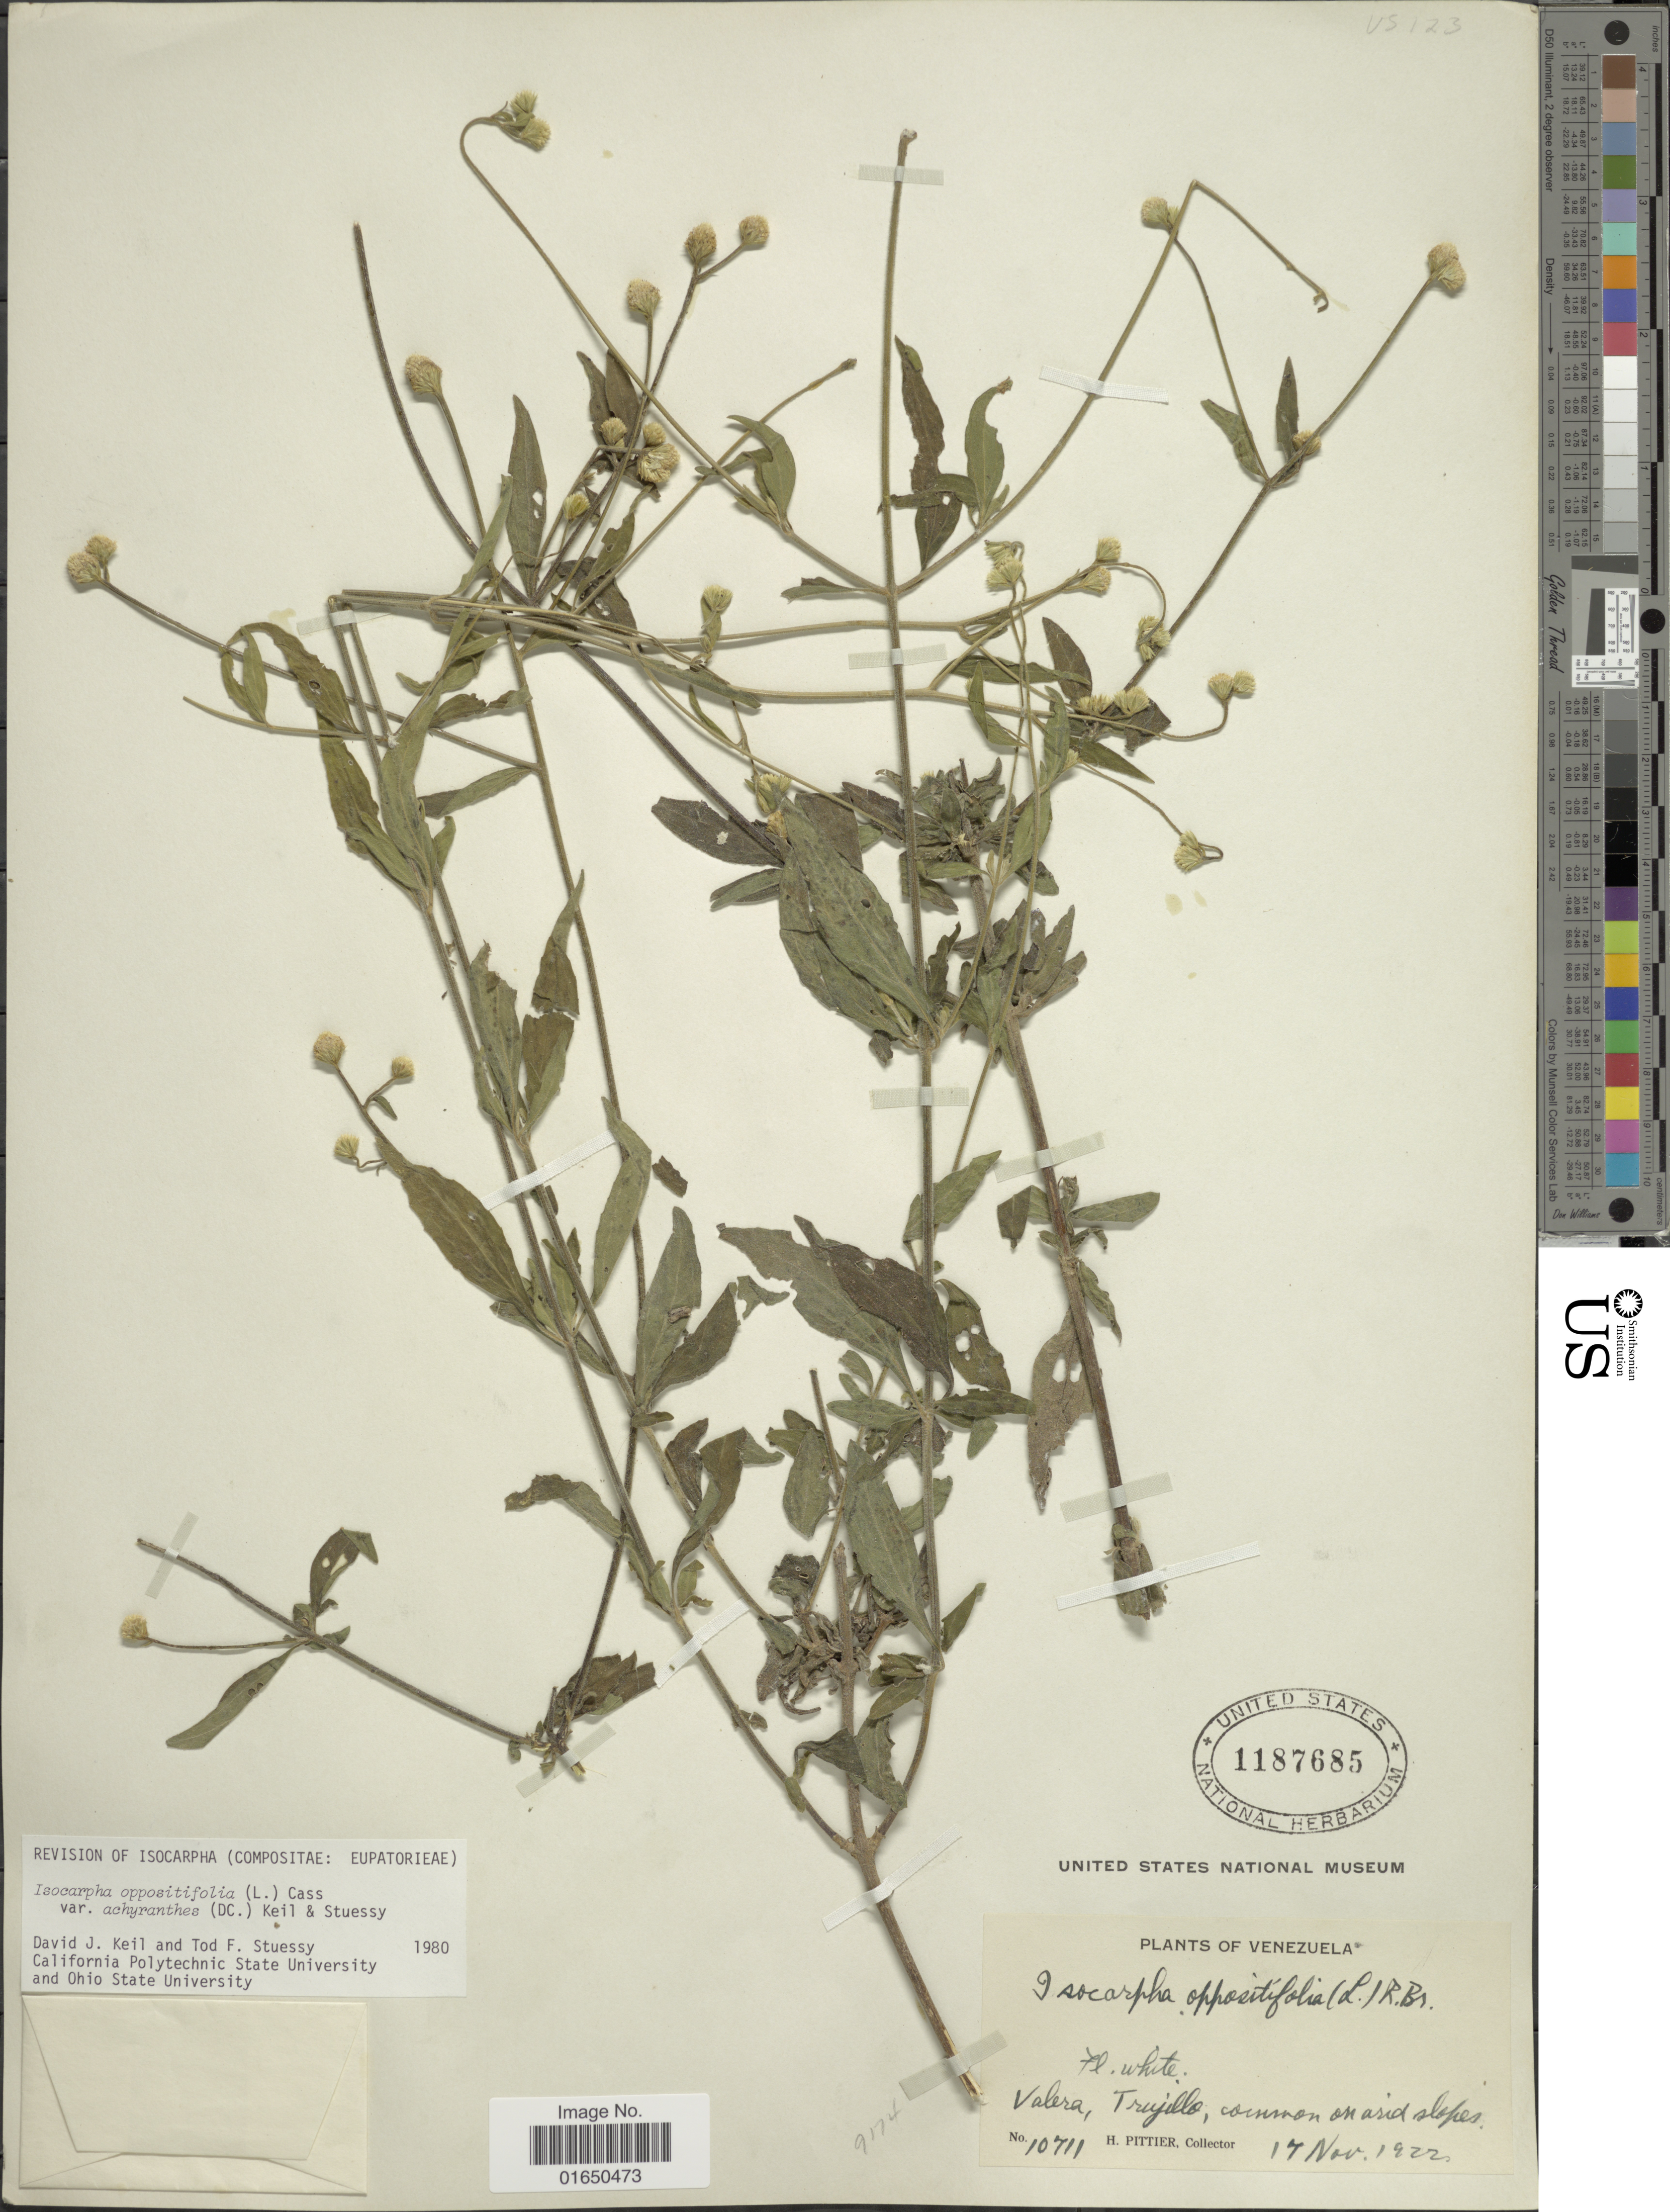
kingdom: Plantae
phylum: Tracheophyta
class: Magnoliopsida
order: Asterales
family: Asteraceae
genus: Isocarpha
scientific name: Isocarpha oppositifolia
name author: (L.) Cass.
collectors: H. F. Pittier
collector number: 10711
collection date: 1922-11-17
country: Venezuela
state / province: Trujillo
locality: Valera, common on arid slopes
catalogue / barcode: US 1187685